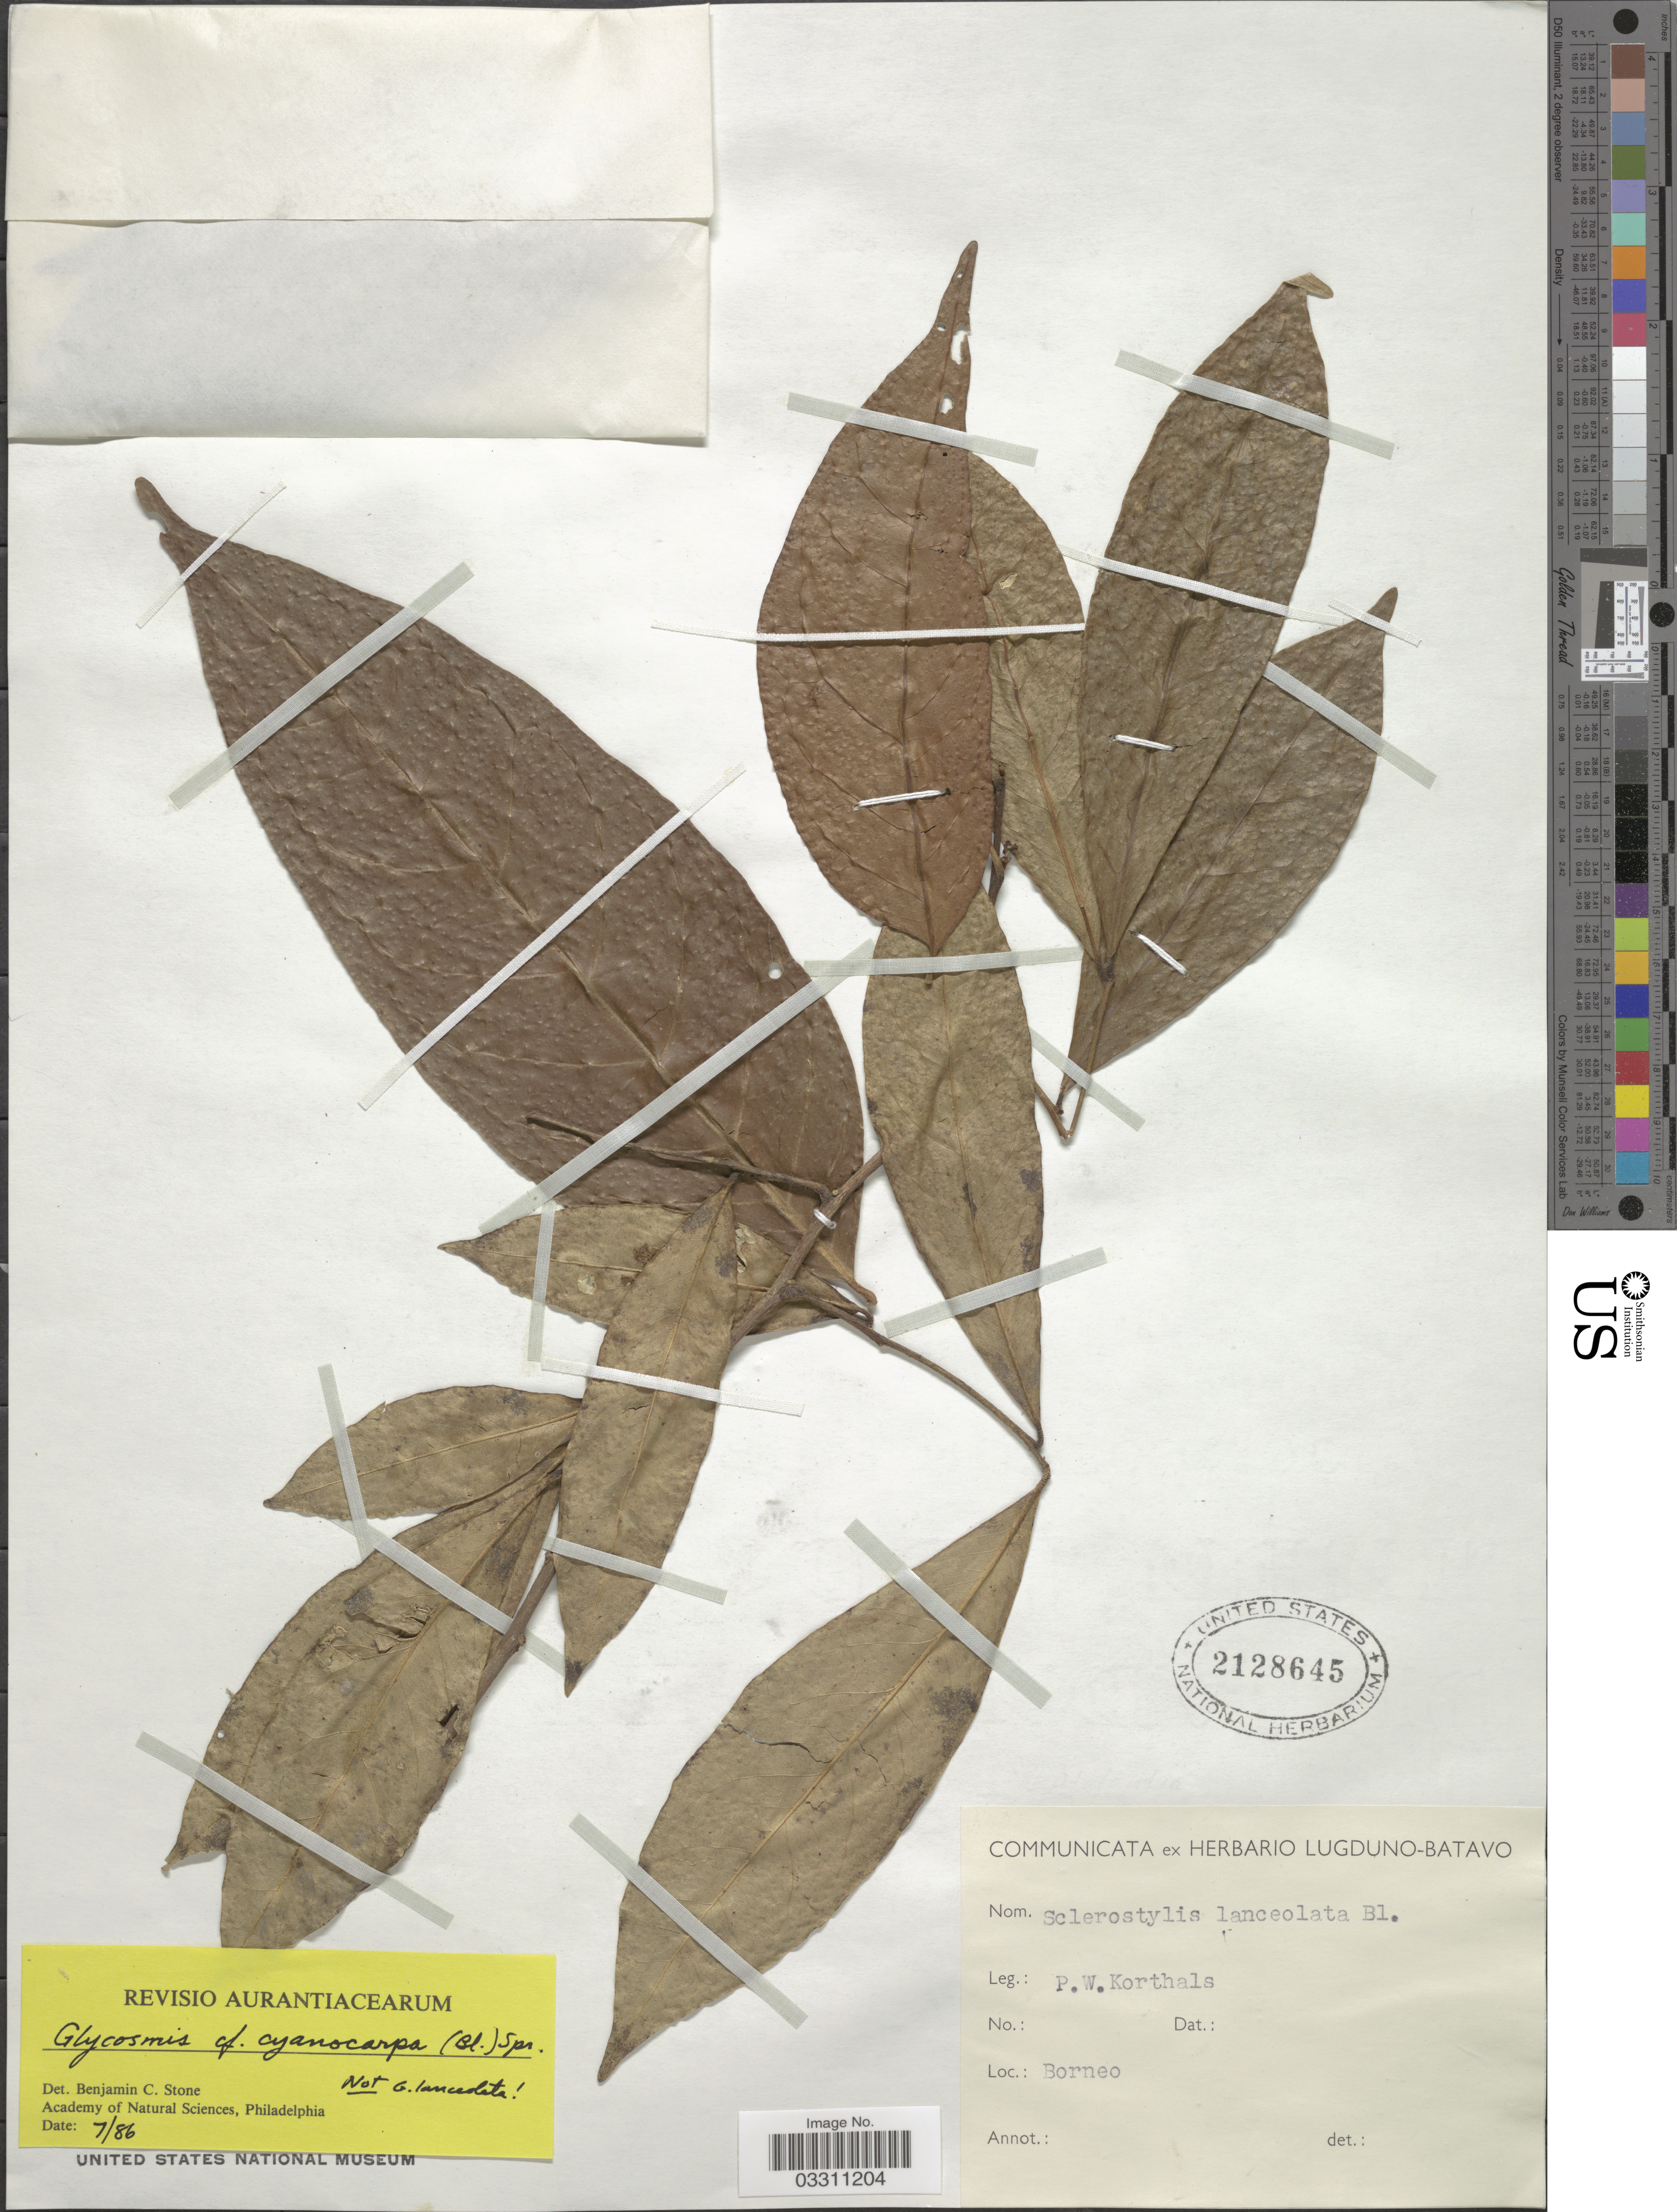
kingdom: Plantae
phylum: Tracheophyta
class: Magnoliopsida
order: Sapindales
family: Rutaceae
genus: Glycosmis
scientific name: Glycosmis cyanocarpa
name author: (Blume) Spreng.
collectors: P. W. Korthals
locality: Borneo.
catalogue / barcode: US 2128645